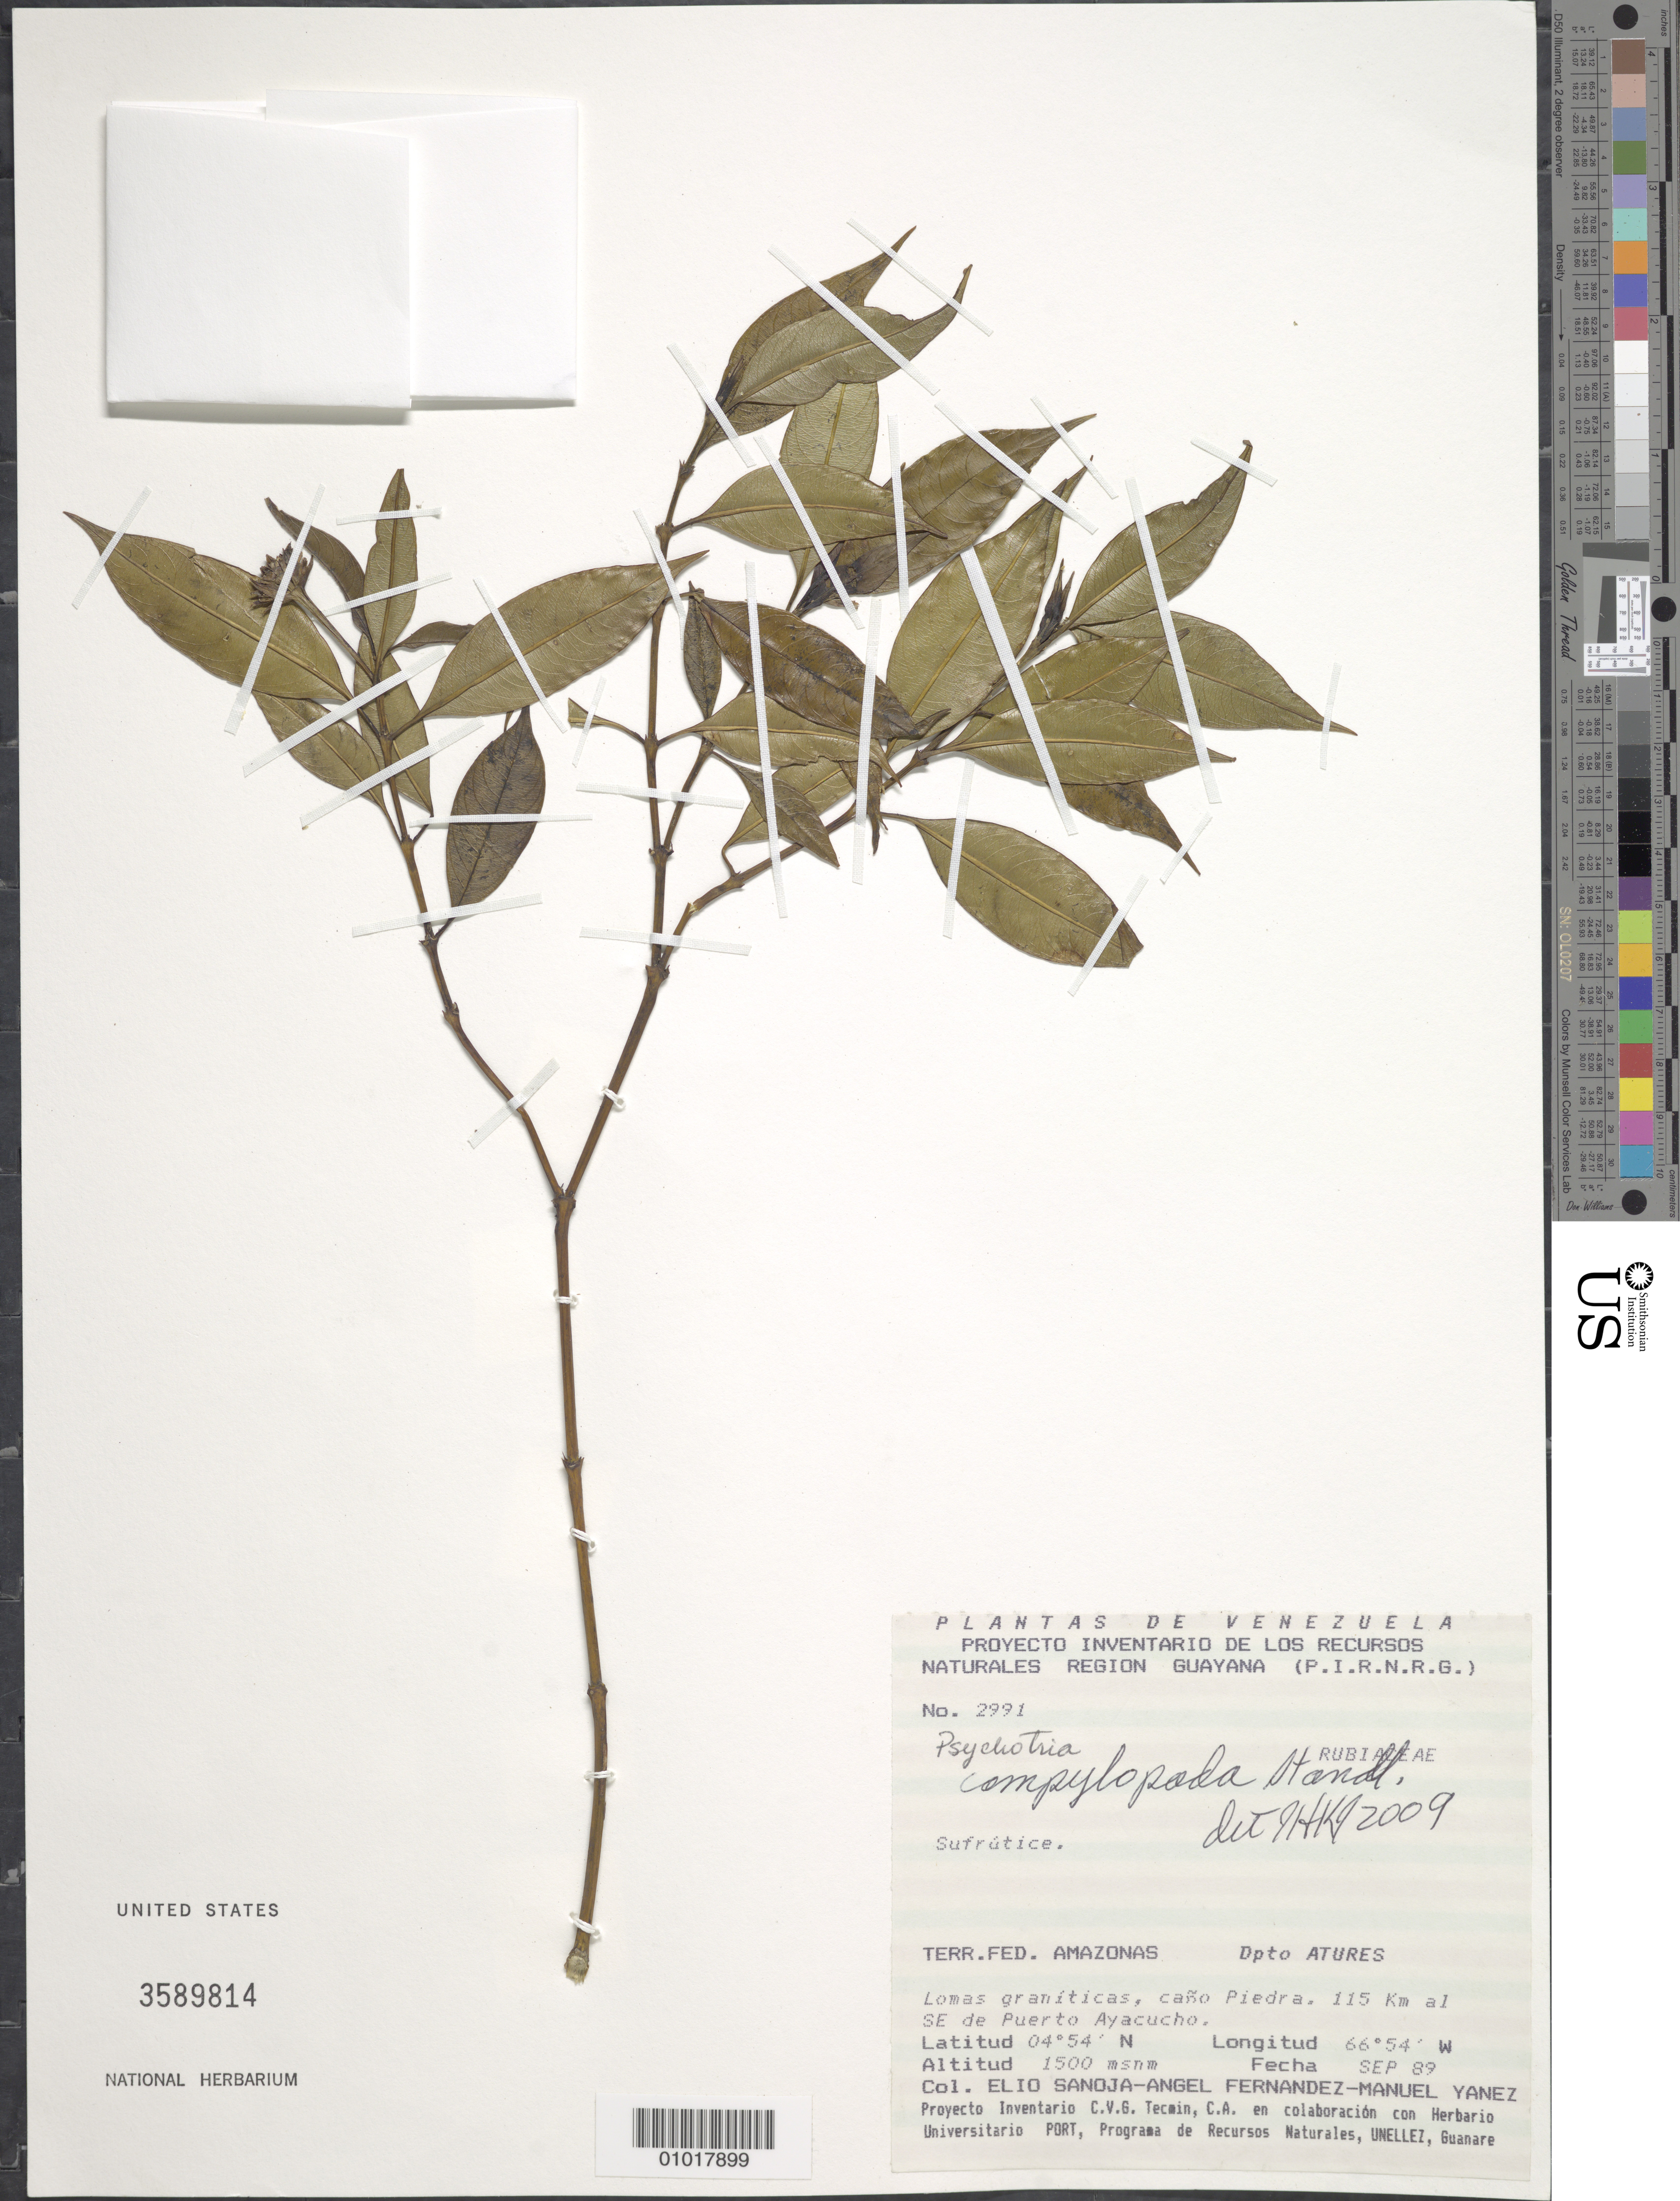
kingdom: Plantae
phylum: Tracheophyta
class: Magnoliopsida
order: Gentianales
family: Rubiaceae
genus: Psychotria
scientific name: Psychotria complyopoda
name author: Standl.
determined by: Kirkbride, J. H.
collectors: S. Elio & F. Yanez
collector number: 2991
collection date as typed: Sep-89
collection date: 1989-09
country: Venezuela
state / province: Amazonas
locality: Dpto: Atures. Lomas graniticas, cano Piedra. 115 km al SE de Puerto Ayacucho.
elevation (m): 1500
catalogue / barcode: US 3589814